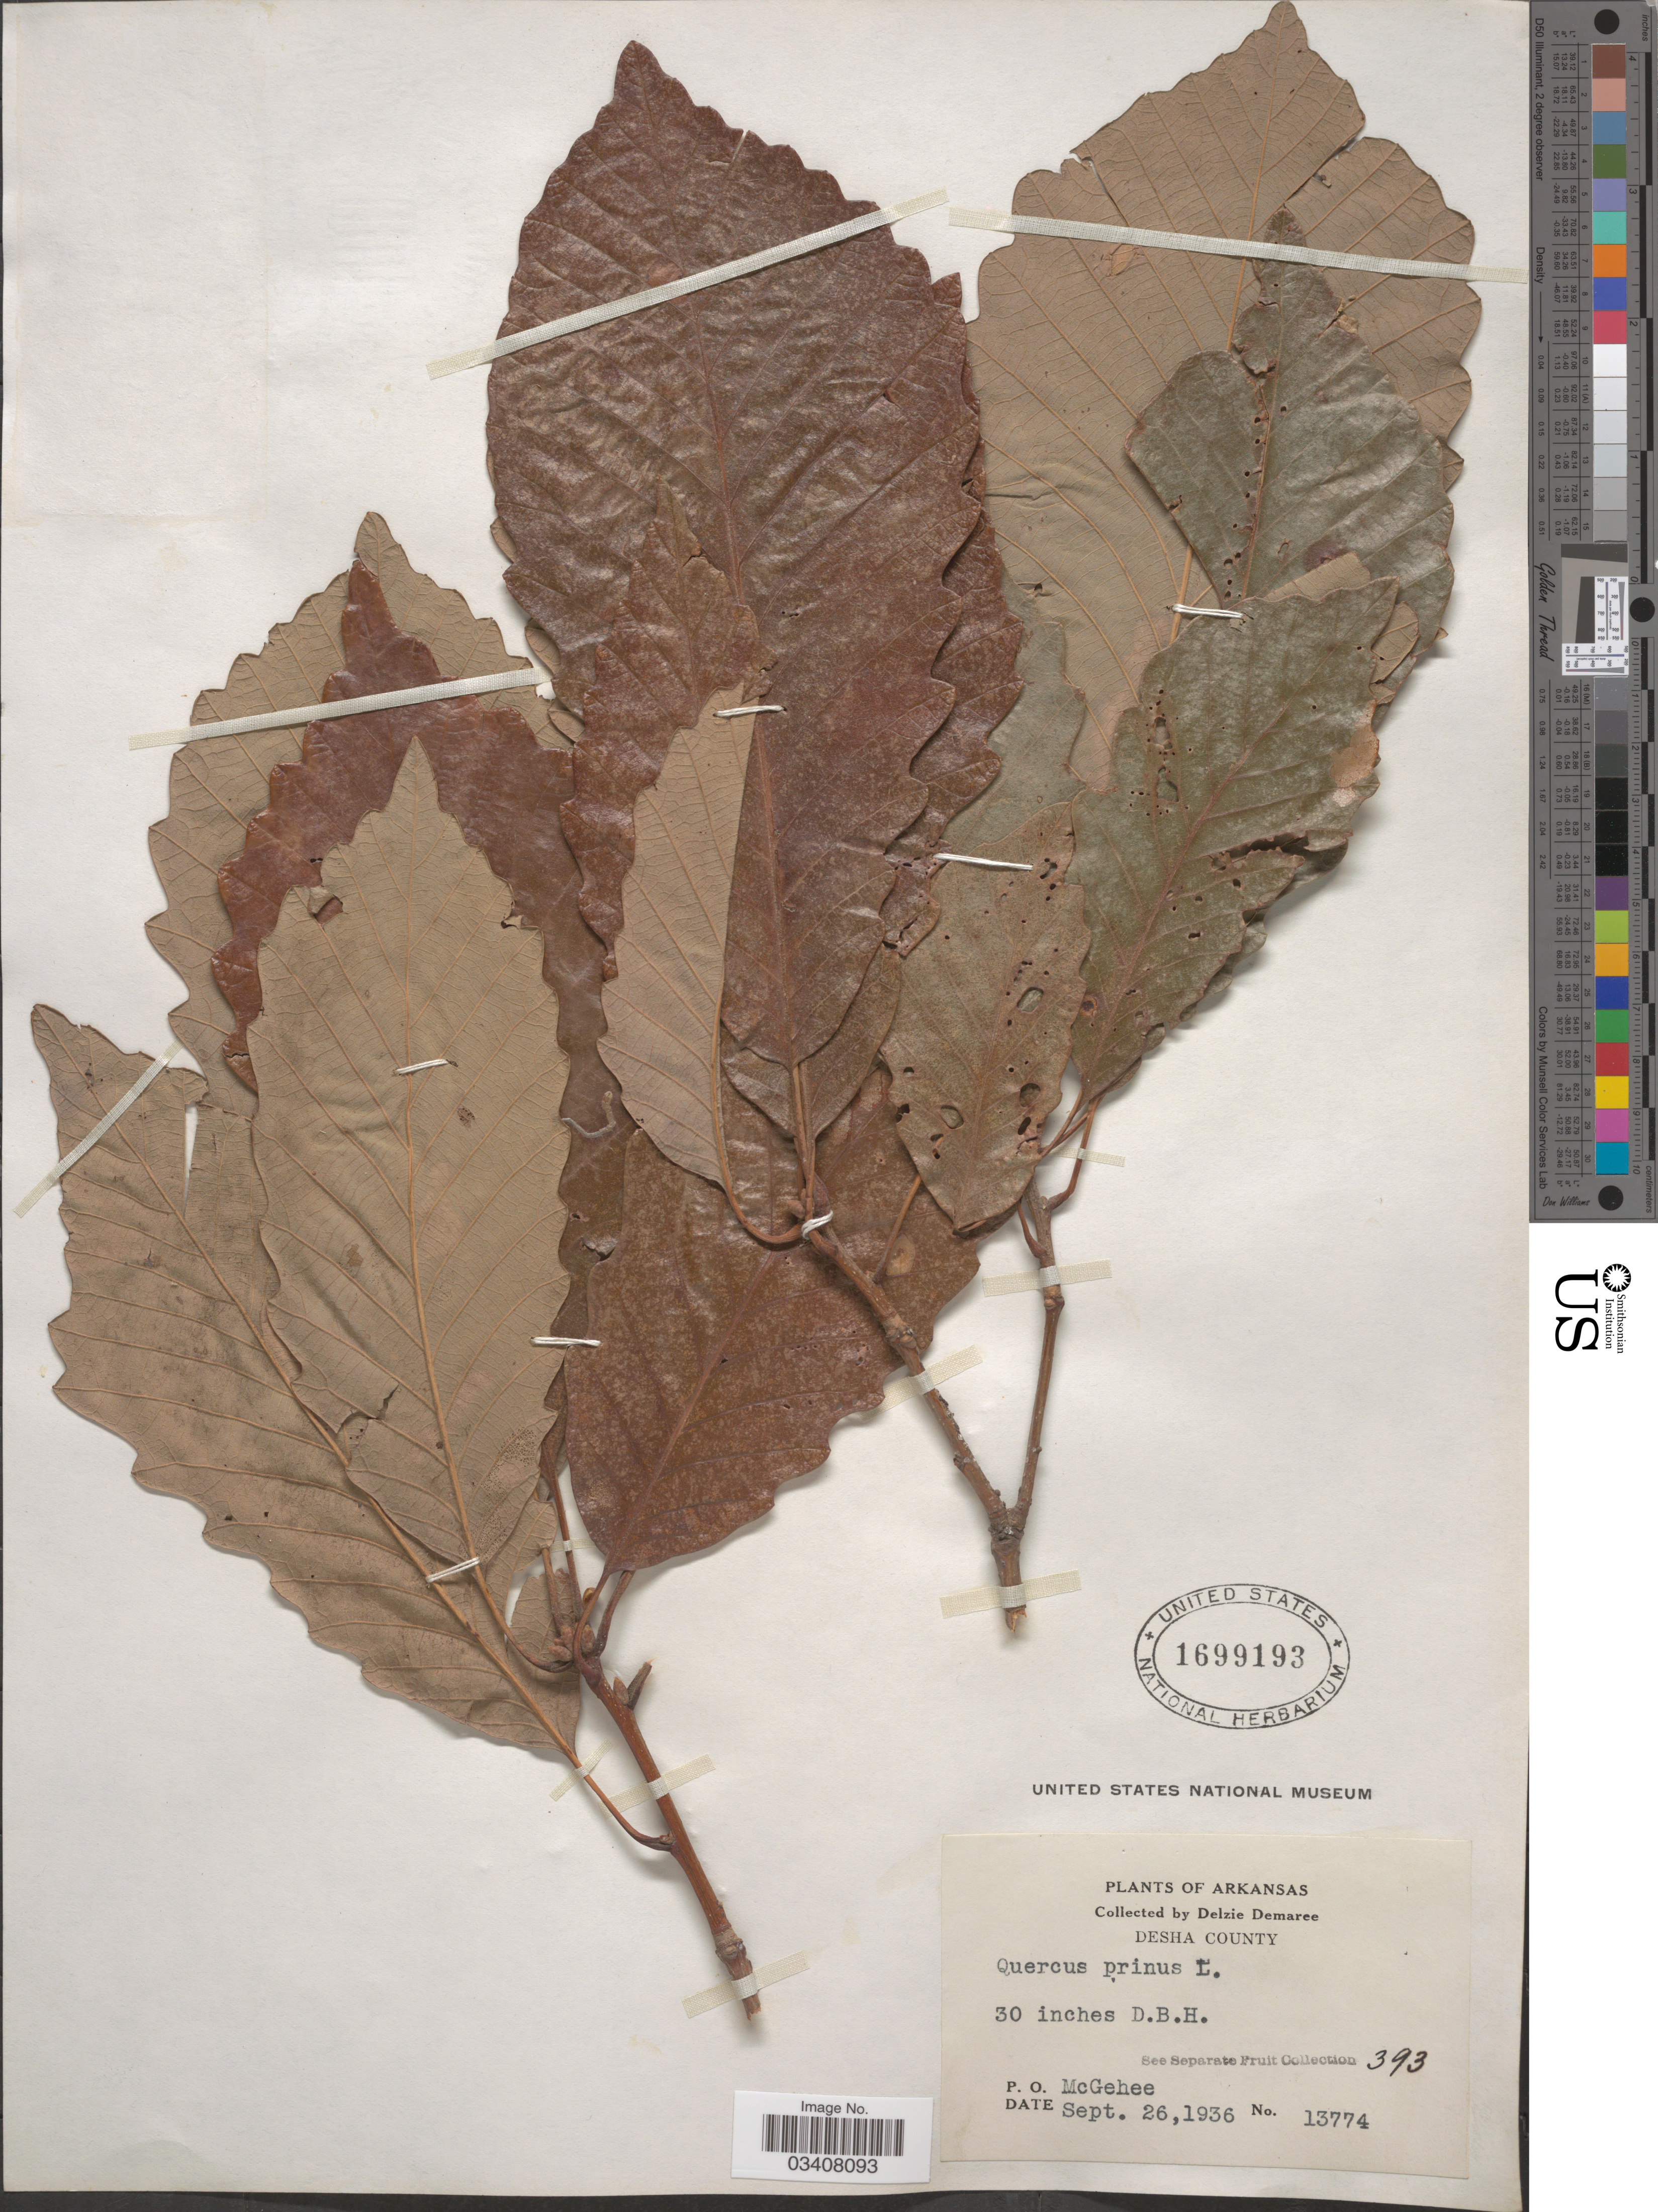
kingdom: Plantae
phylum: Tracheophyta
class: Magnoliopsida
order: Fagales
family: Fagaceae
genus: Quercus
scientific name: Quercus prinus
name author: L.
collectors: D. Demaree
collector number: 13774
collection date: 1936-09-26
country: United States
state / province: Arkansas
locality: Desha County. P.O. McGehee.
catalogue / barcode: US 1699193